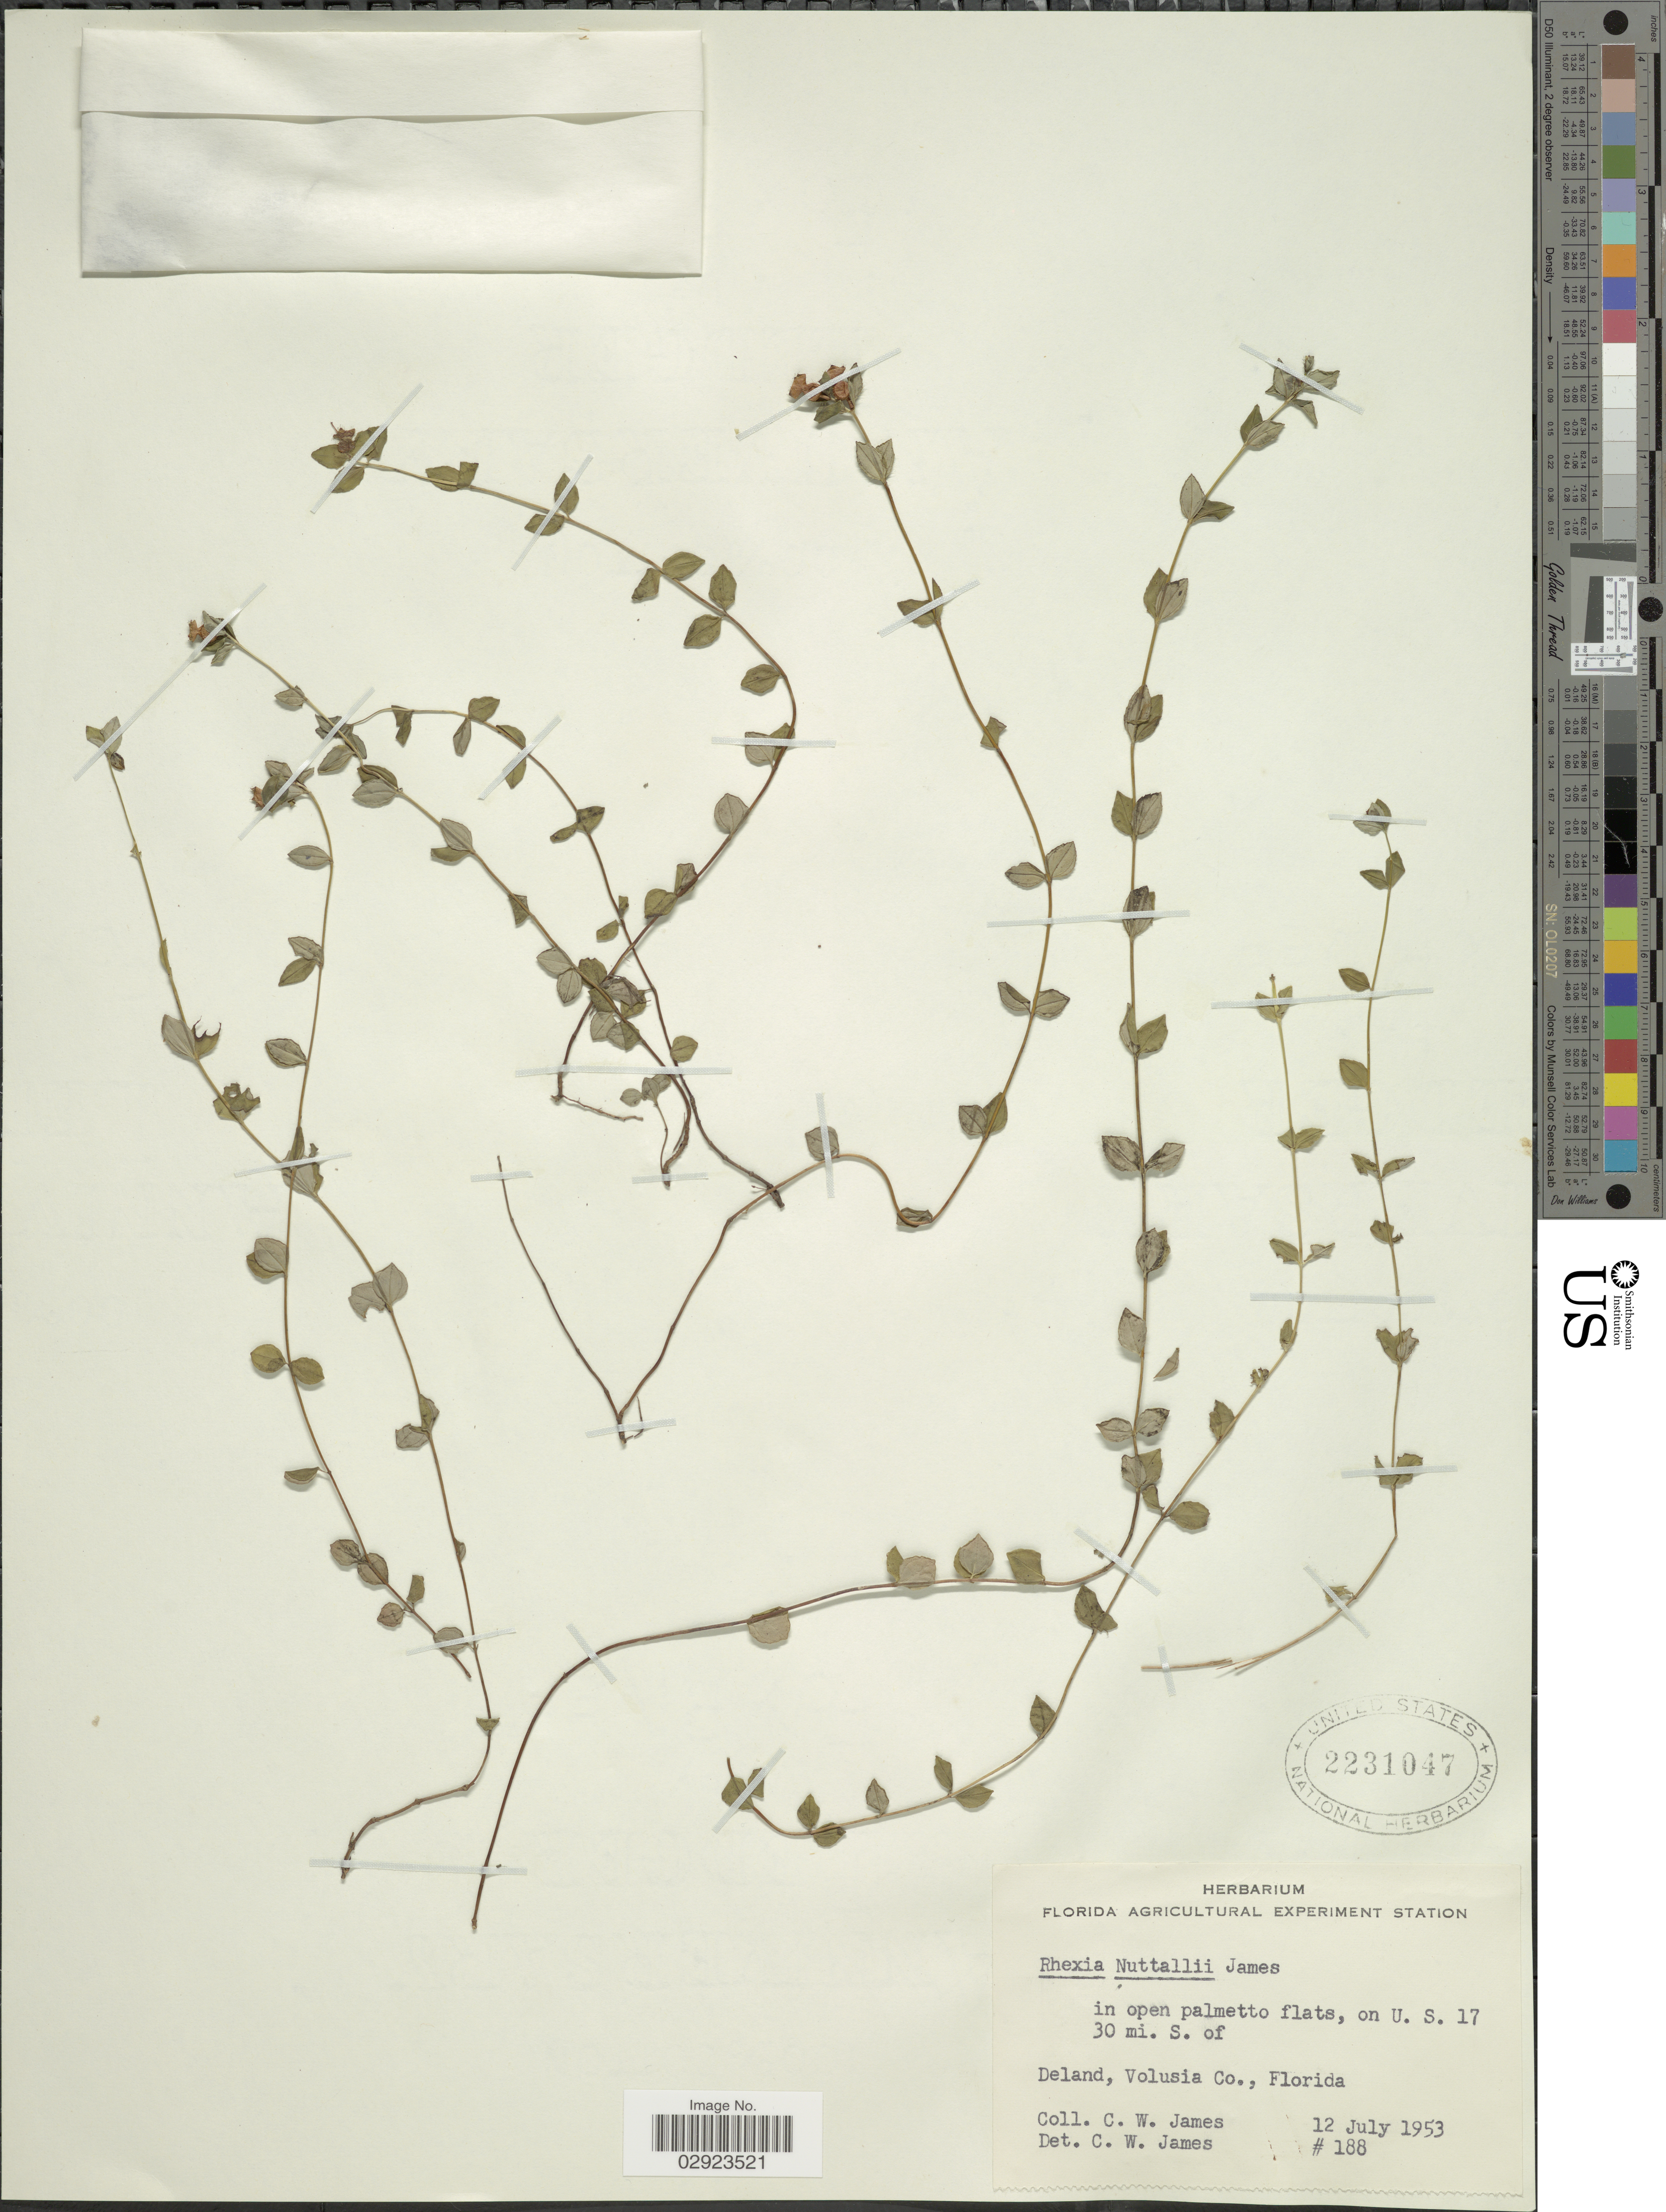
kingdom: Plantae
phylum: Tracheophyta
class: Magnoliopsida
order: Myrtales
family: Melastomataceae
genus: Rhexia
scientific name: Rhexia nuttallii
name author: C.W. James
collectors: C. W. James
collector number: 188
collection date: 1953-07-12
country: United States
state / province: Florida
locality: In open palmetto flats, on U.S. 17 30 mi. S. of Deland, Volusia Co.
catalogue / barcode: US 2231047